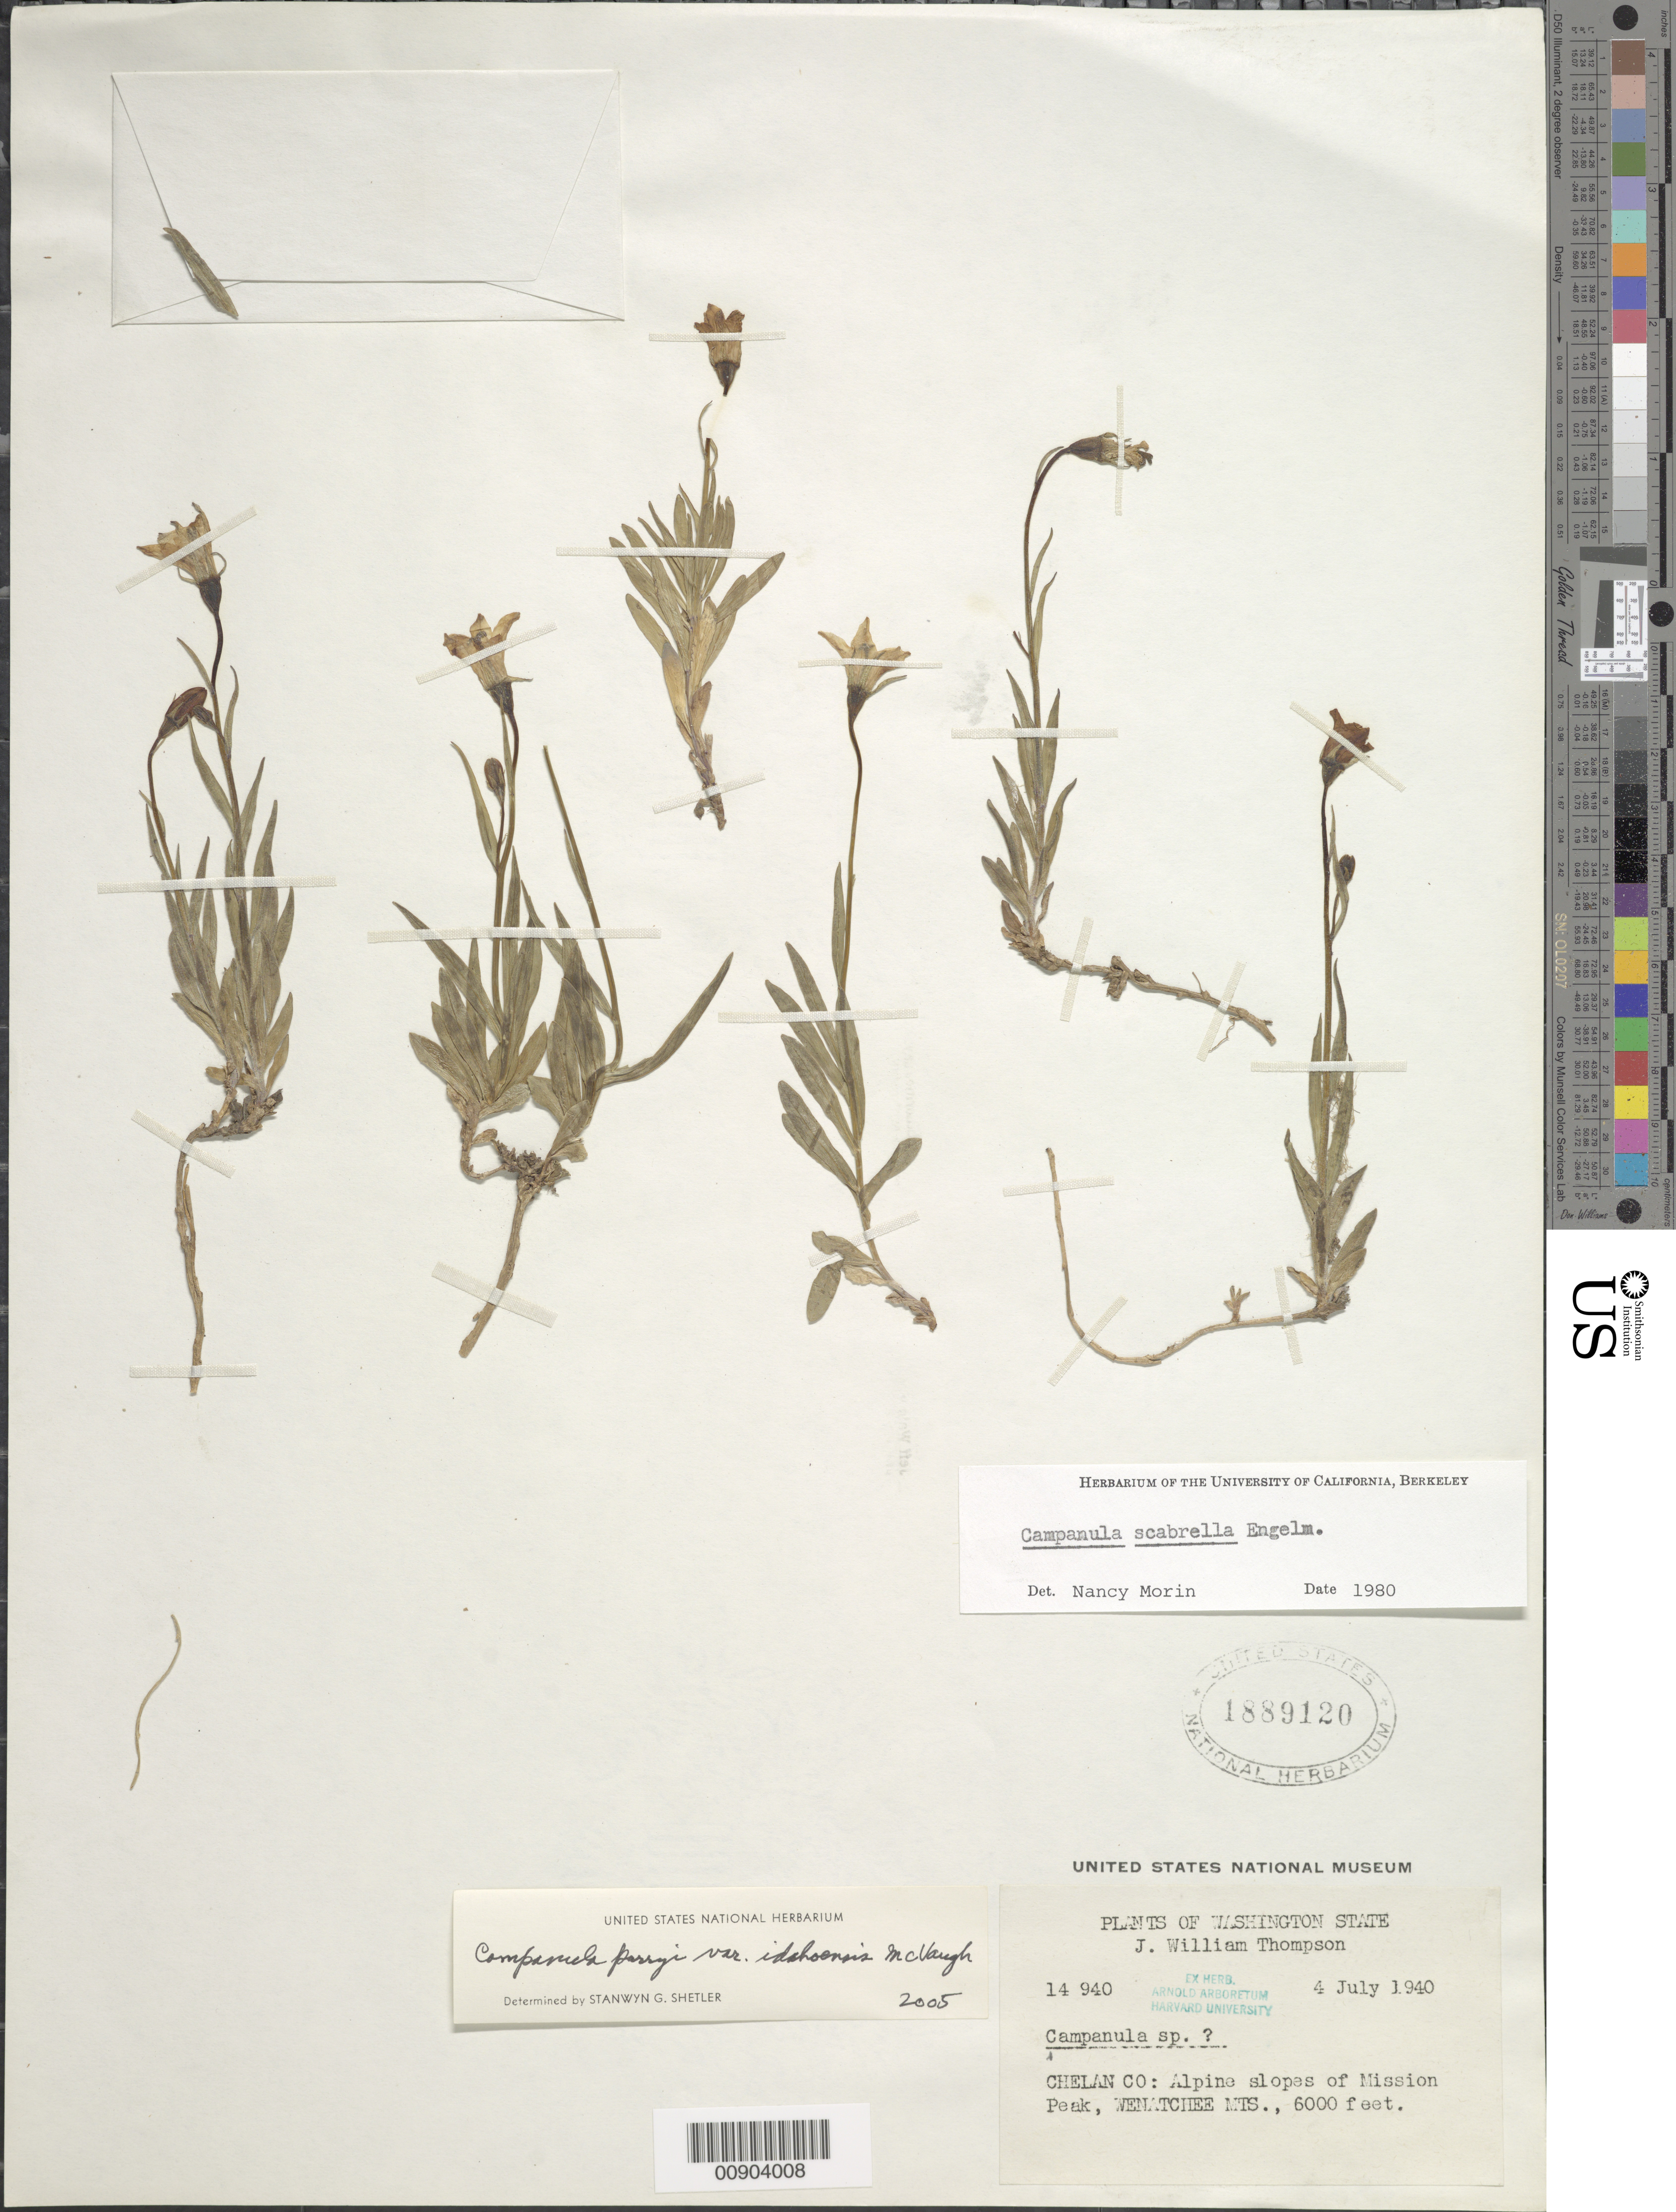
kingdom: Plantae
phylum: Tracheophyta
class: Magnoliopsida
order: Asterales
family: Campanulaceae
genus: Campanula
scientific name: Campanula parryi var. idahoensis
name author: McVaugh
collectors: J. W. Thompson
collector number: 14940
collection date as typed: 4 July 1940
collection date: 1940-07-04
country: United States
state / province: Washington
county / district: Chelan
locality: Mission Peak, Wenatchee Mountains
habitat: alpine slopes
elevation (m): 1829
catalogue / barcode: US 1889120